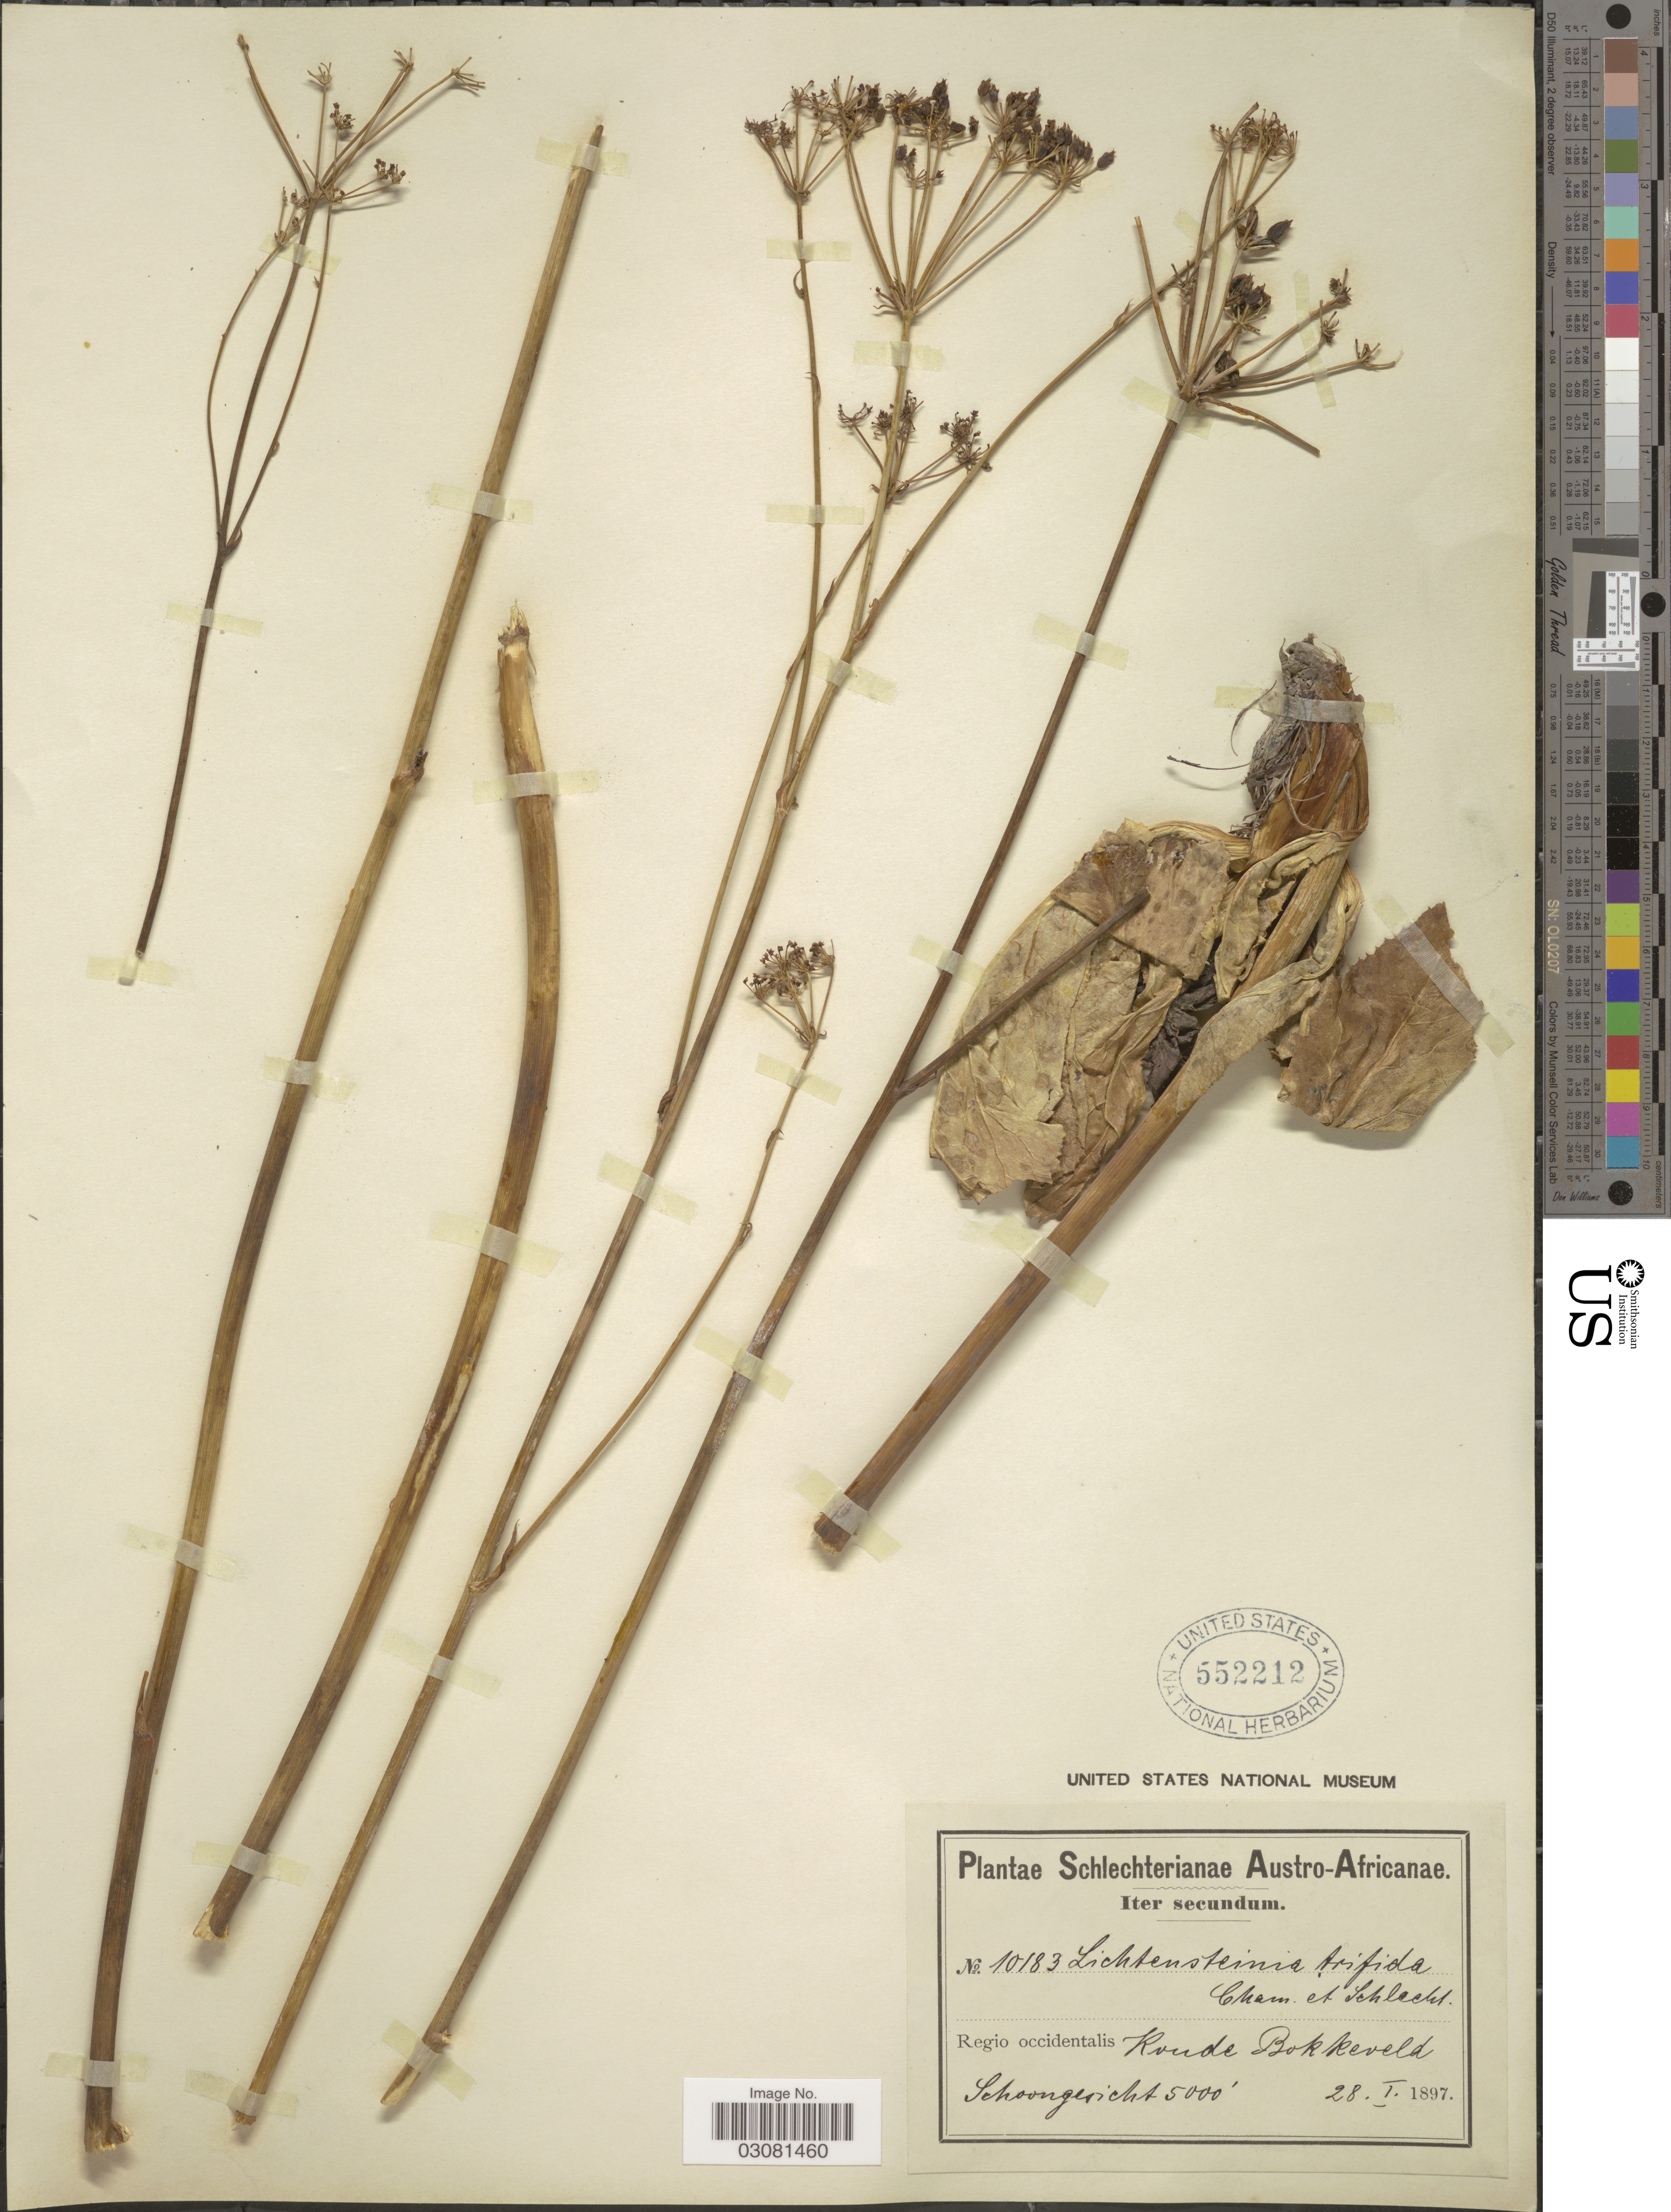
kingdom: Plantae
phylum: Tracheophyta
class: Magnoliopsida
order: Apiales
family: Apiaceae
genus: Lichtensteinia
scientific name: Lichtensteinia trifida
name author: Cham. & Schltdl.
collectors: Schlechter, --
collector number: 10183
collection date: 1897-01-28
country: South Africa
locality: Austro-Africanae, Regio occidentalis, Koude Bokkeveld. Schoongericht.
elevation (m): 1524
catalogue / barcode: US 552212